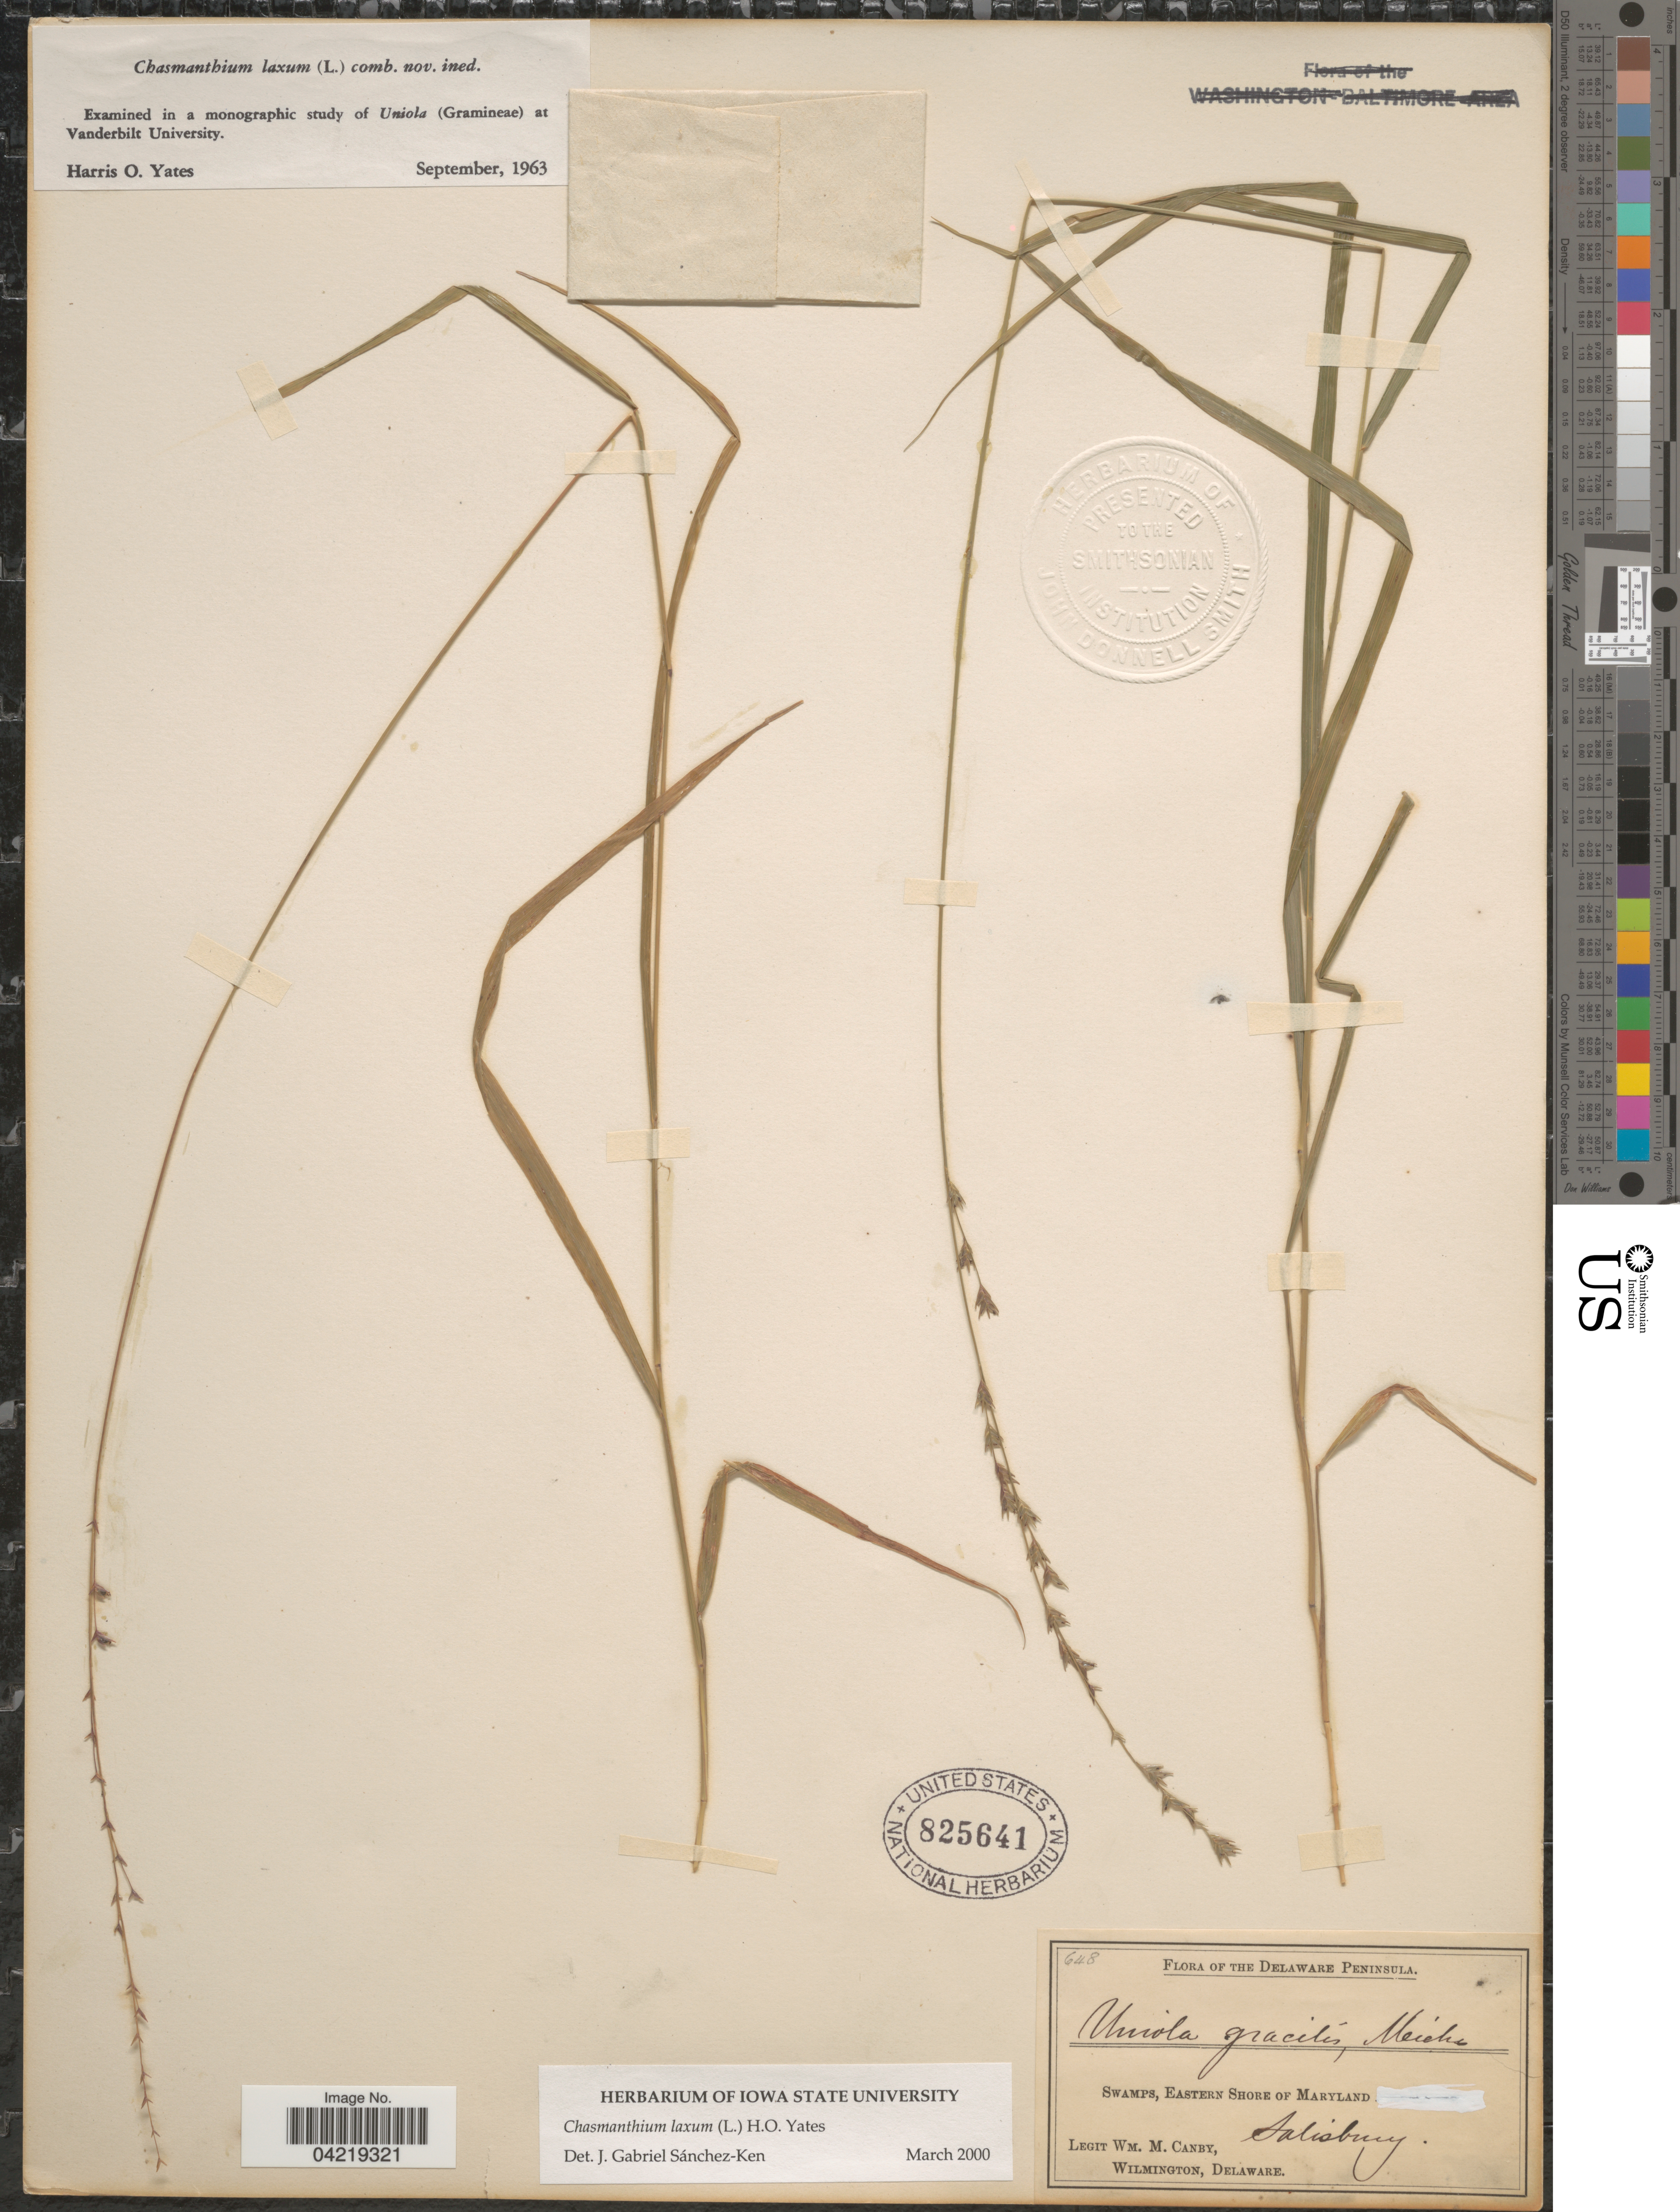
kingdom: Plantae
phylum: Tracheophyta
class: Liliopsida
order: Poales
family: Poaceae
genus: Chasmanthium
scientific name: Chasmanthium laxum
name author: (L.) H.O. Yates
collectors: W. M. Canby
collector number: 648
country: United States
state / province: Maryland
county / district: Wicomico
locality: The Delaware Peninsula. Swamps, eastern shore of Maryland. Salisbury.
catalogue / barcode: US 825641